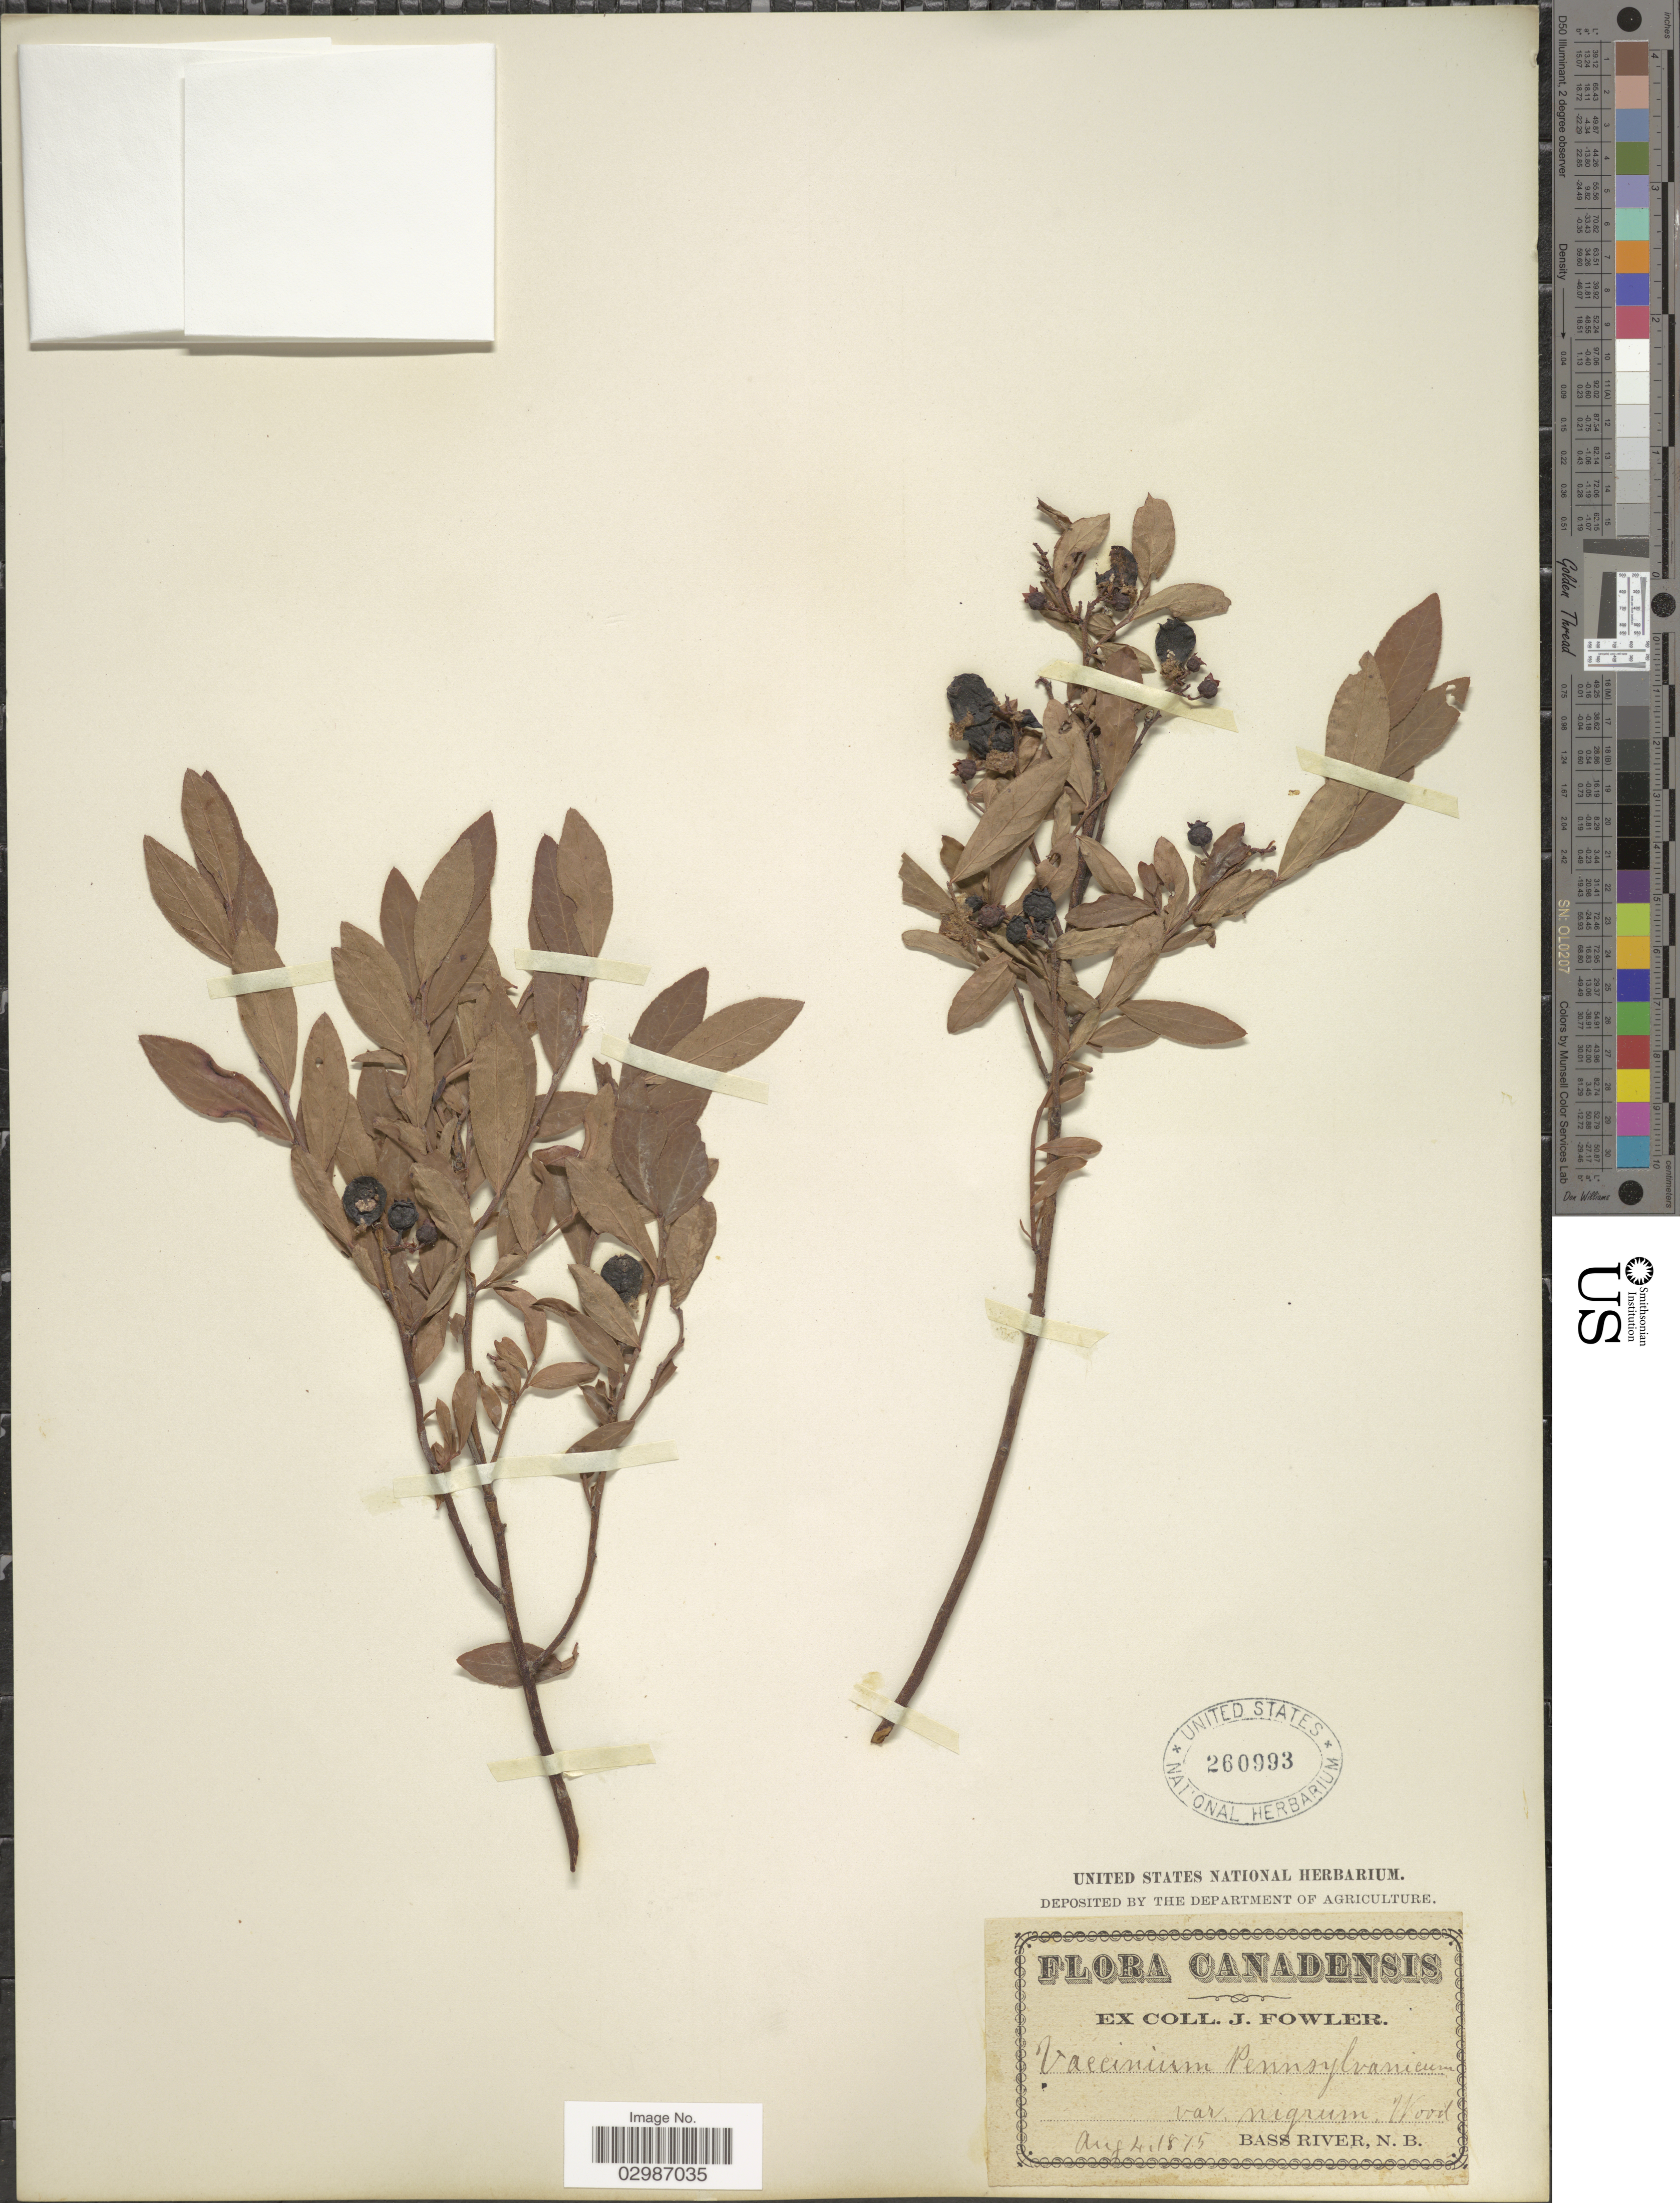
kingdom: Plantae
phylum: Tracheophyta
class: Magnoliopsida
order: Ericales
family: Ericaceae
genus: Vaccinium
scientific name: Vaccinium angustifolium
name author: Aiton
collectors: J. Fowler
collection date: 1875-08-04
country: Canada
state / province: New Brunswick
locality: Bass River, N.B.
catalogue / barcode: US 260993